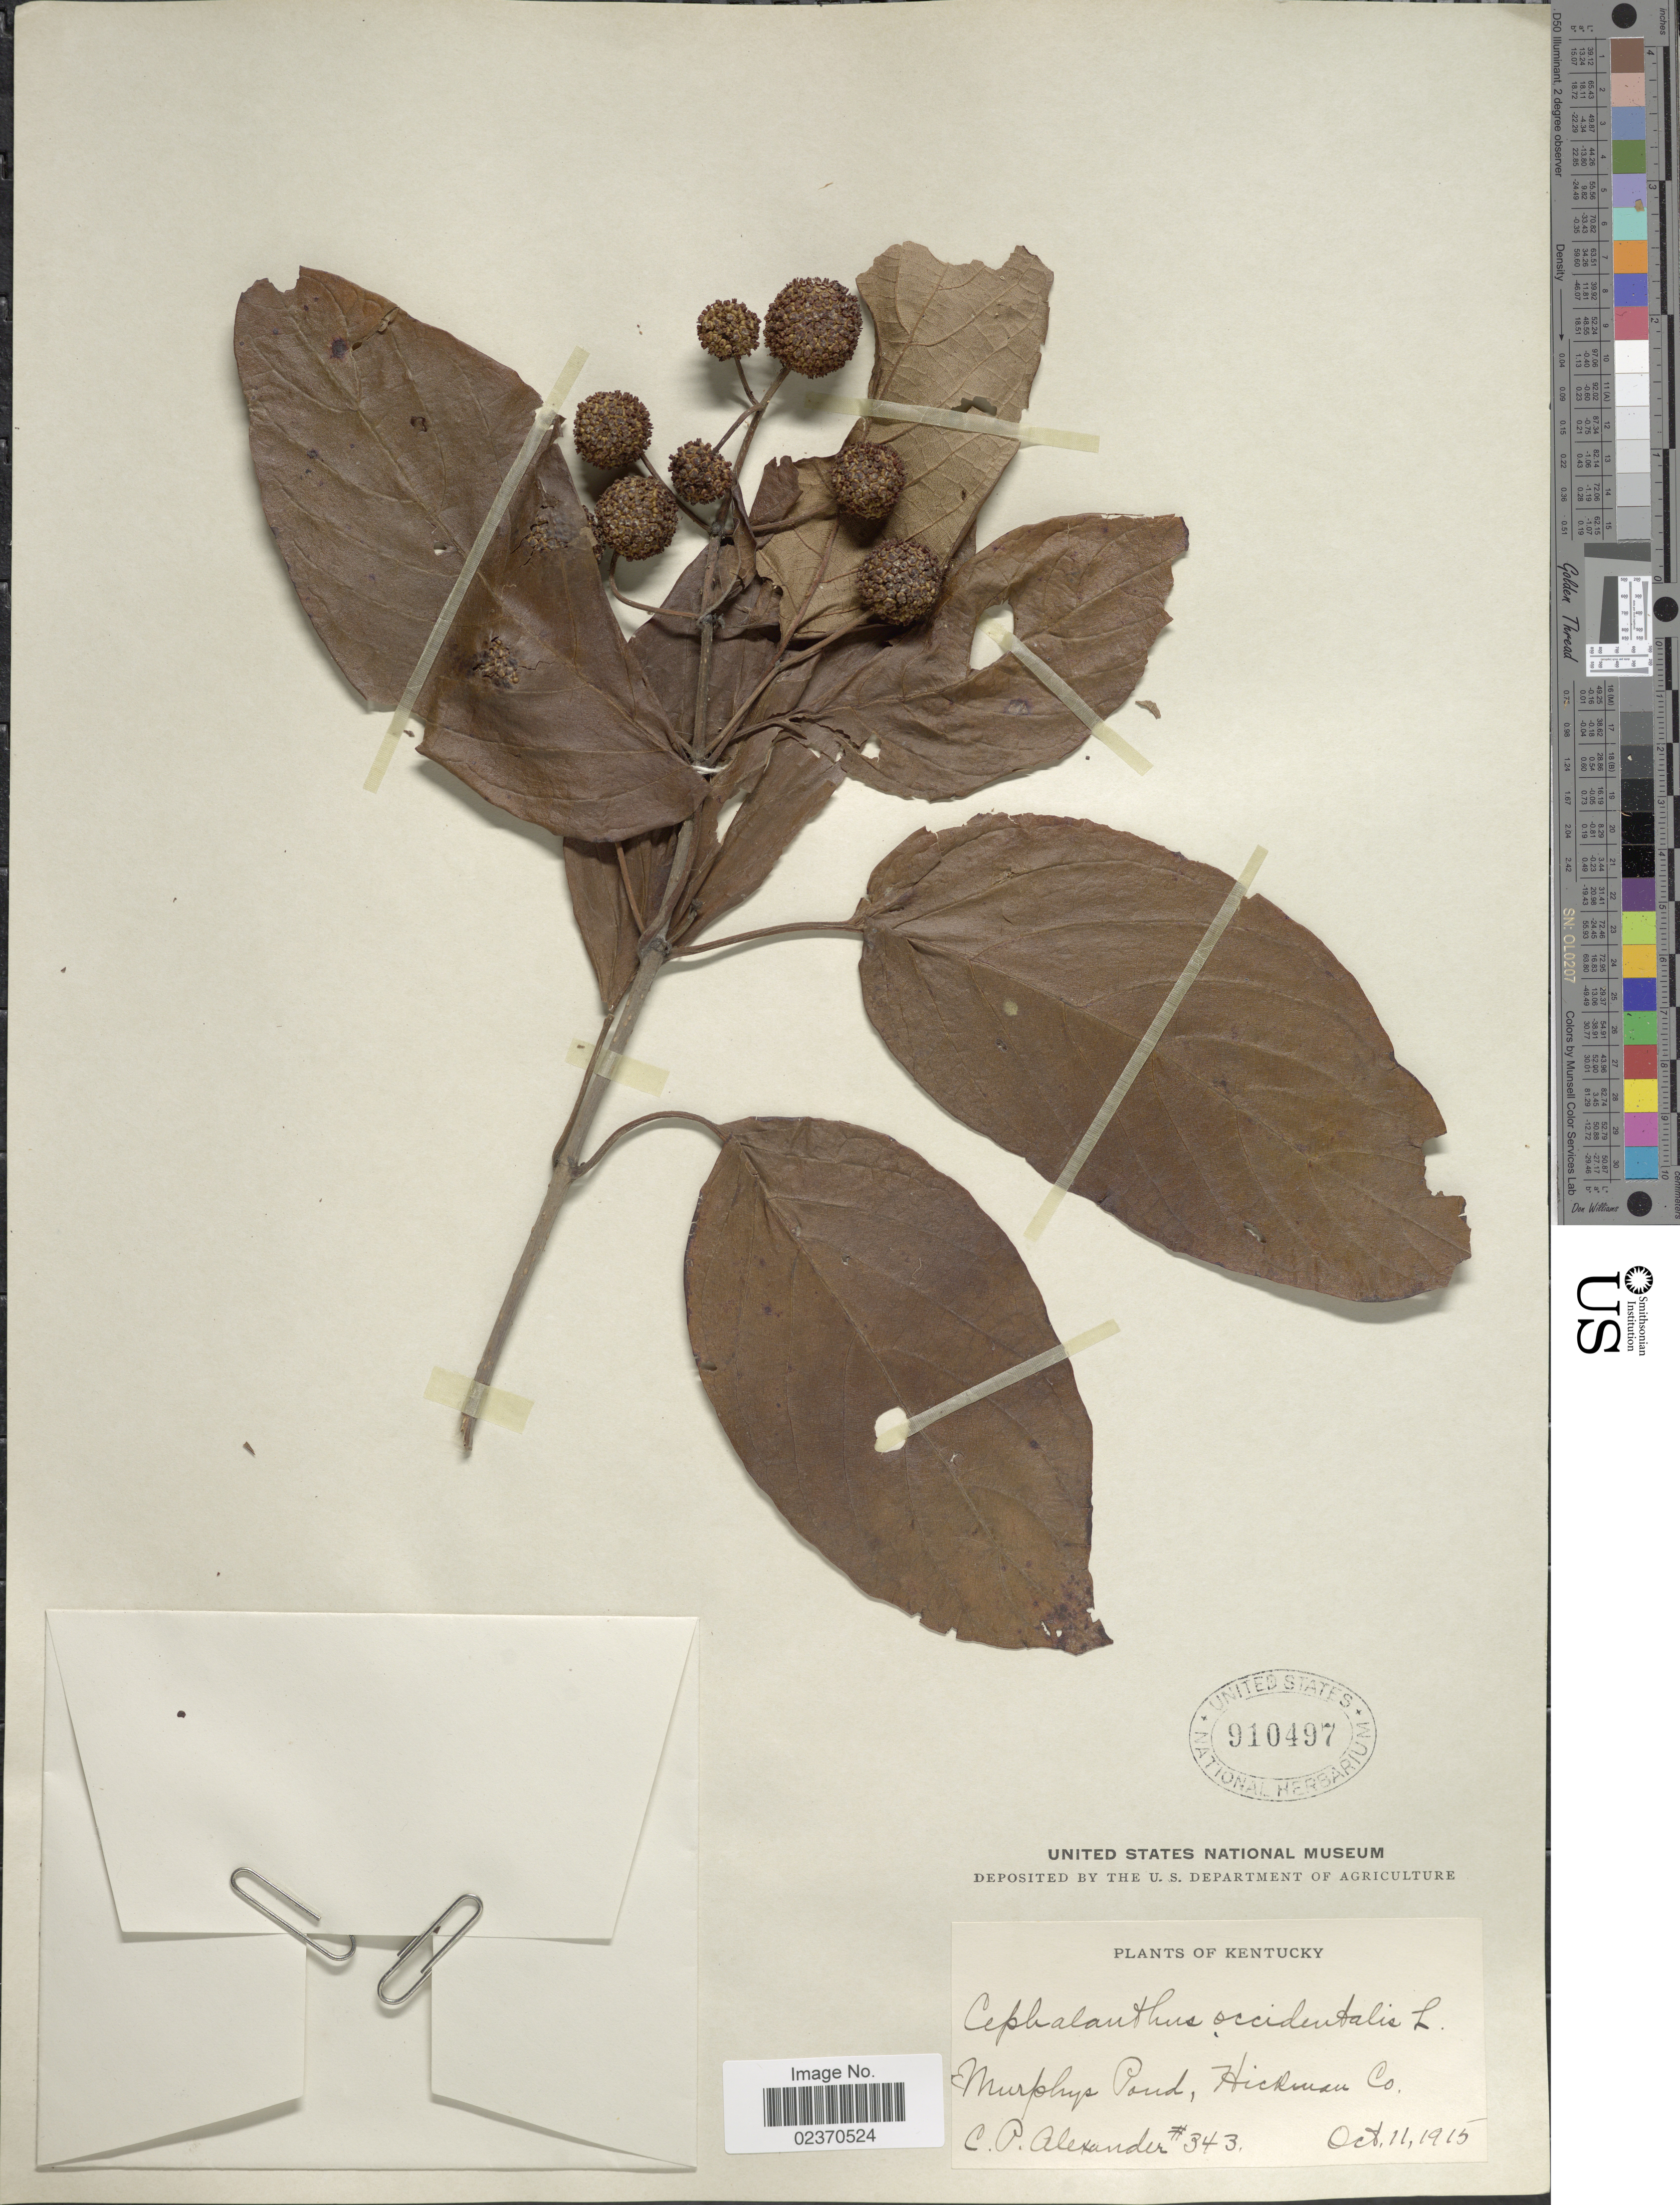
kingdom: Plantae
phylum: Tracheophyta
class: Magnoliopsida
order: Gentianales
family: Rubiaceae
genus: Cephalanthus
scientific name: Cephalanthus occidentalis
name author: L.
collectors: C. P. Alexander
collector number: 343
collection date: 1915-10-11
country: United States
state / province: Kentucky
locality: Murphys Pond, Hickman Co.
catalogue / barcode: US 910497